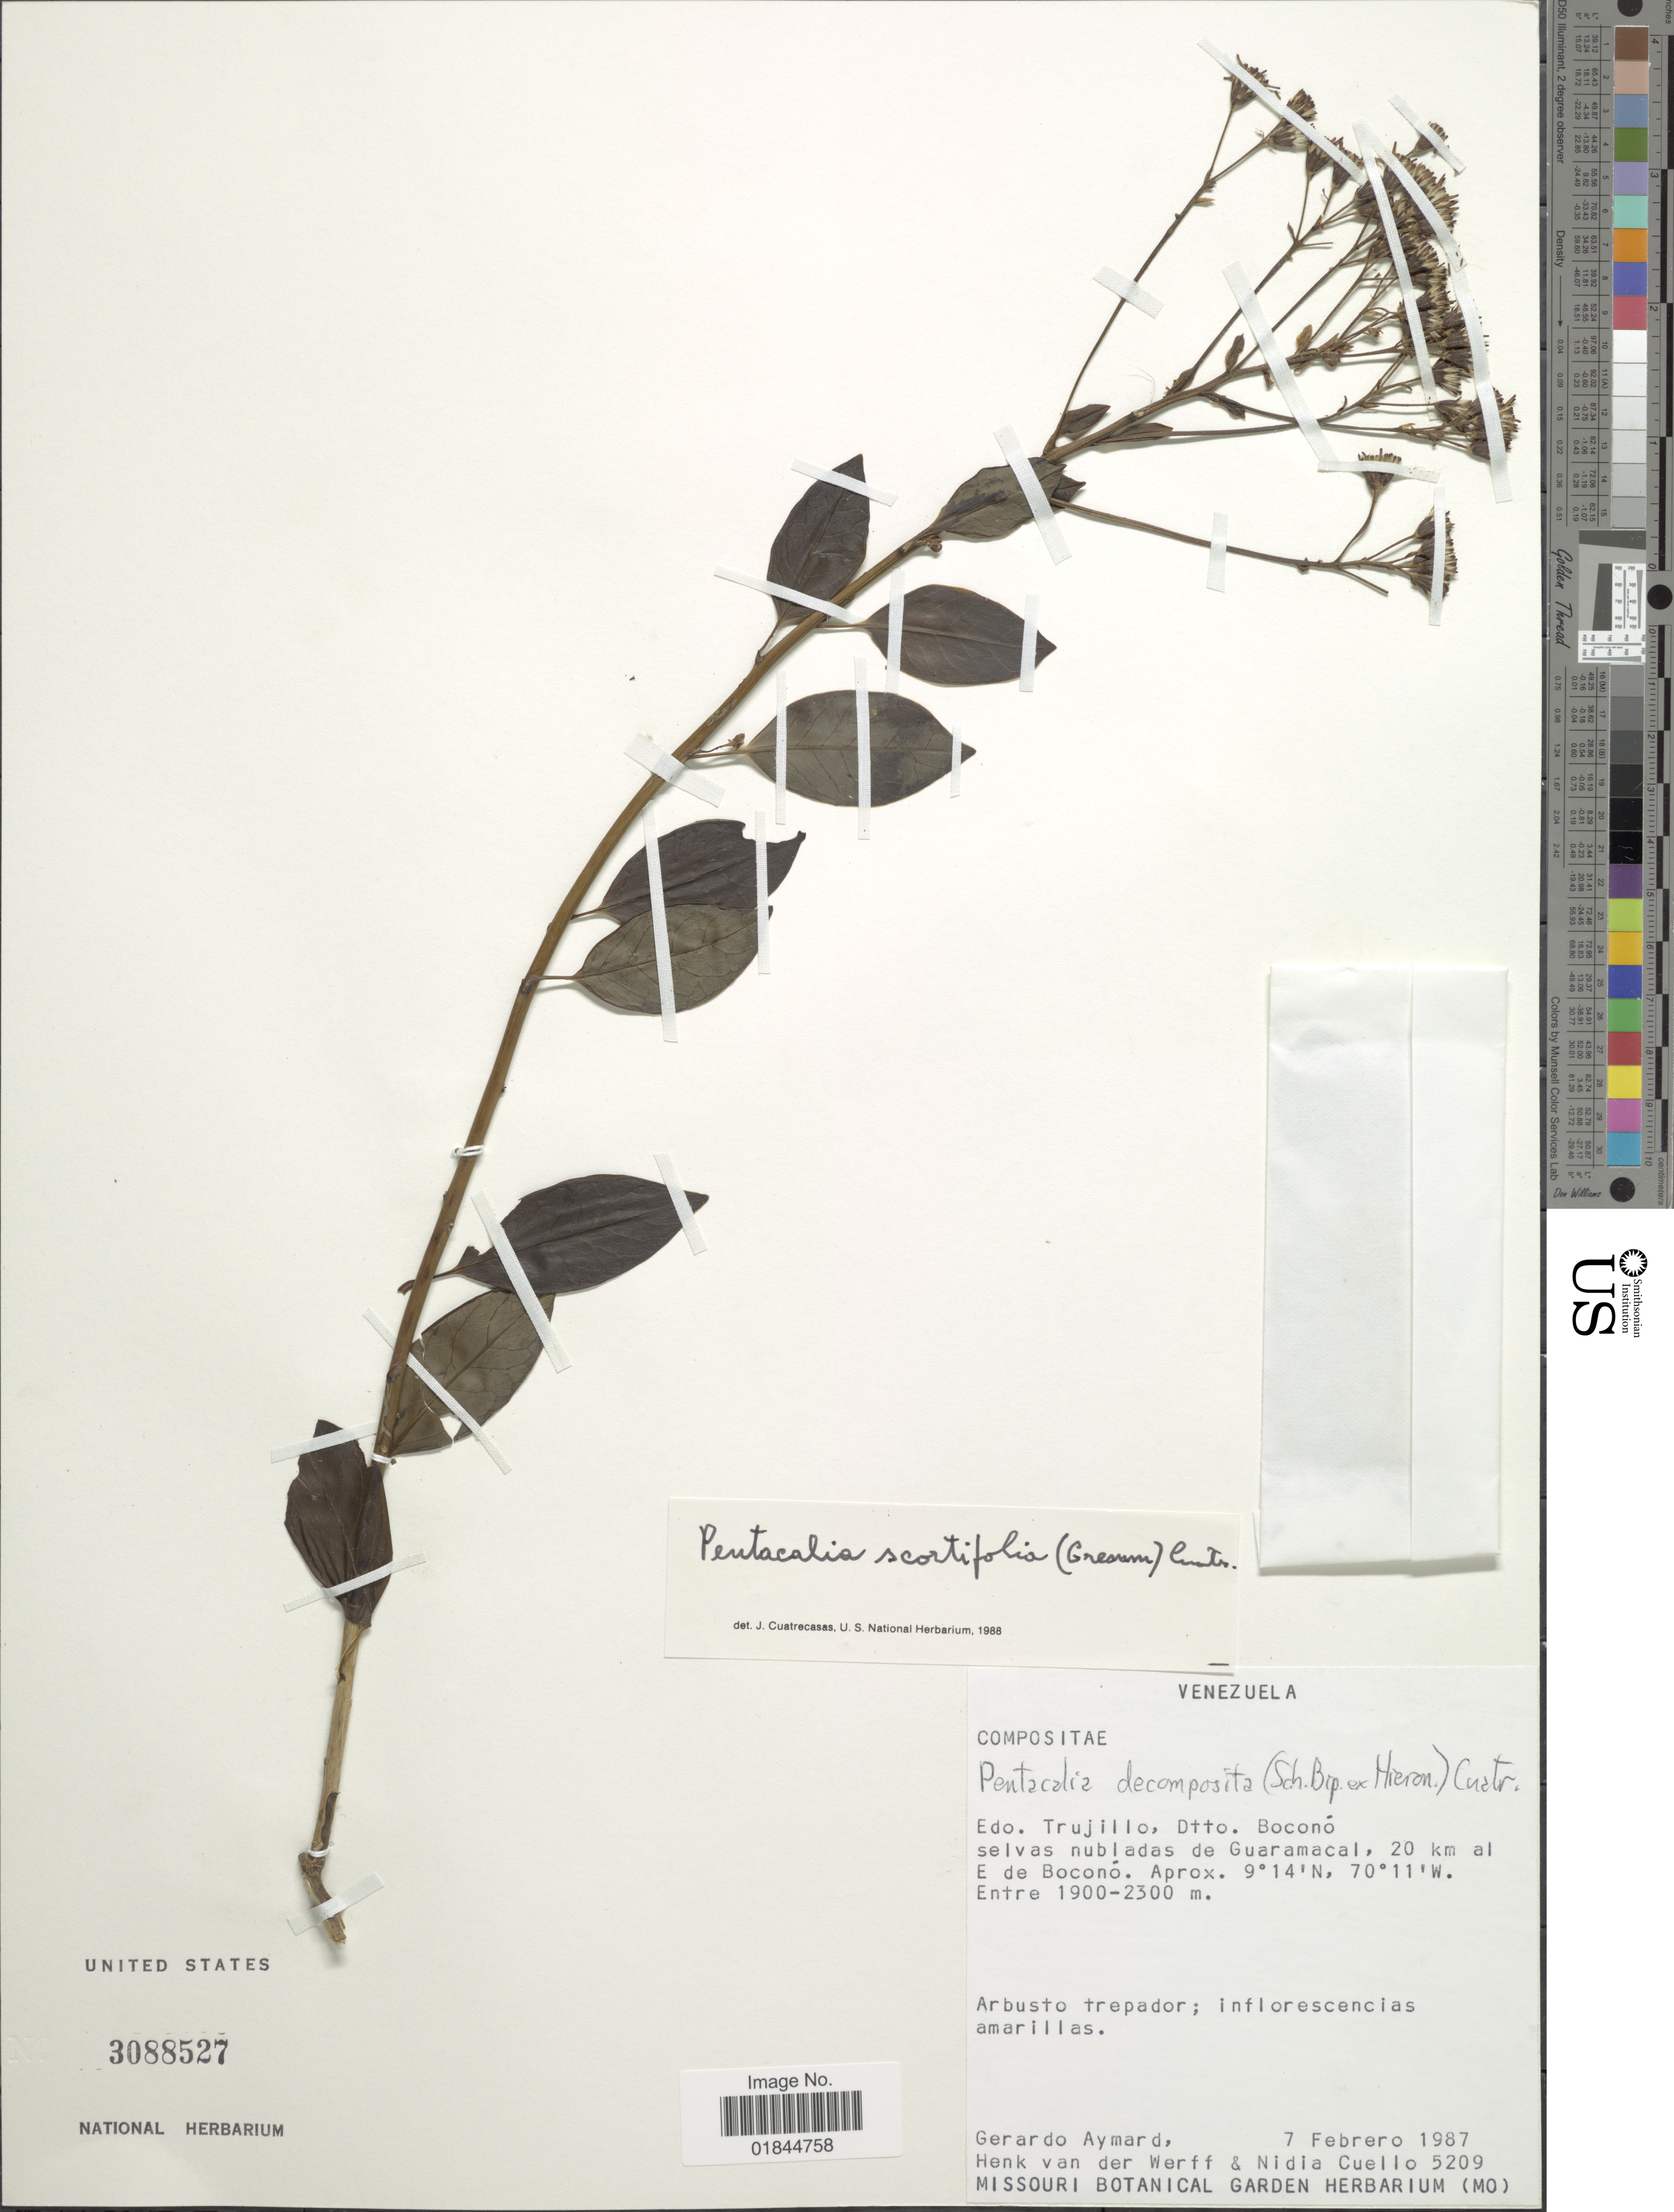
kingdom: Plantae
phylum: Tracheophyta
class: Magnoliopsida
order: Asterales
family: Asteraceae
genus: Pentacalia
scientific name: Pentacalia sp.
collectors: G. A. Aymard, H. van der Werff & N. L. Cuello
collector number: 5209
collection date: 1987-02-07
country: Venezuela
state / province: Trujillo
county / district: Boconó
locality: Guaramacal. 20 km E Boconó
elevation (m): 1900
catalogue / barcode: US 3088527